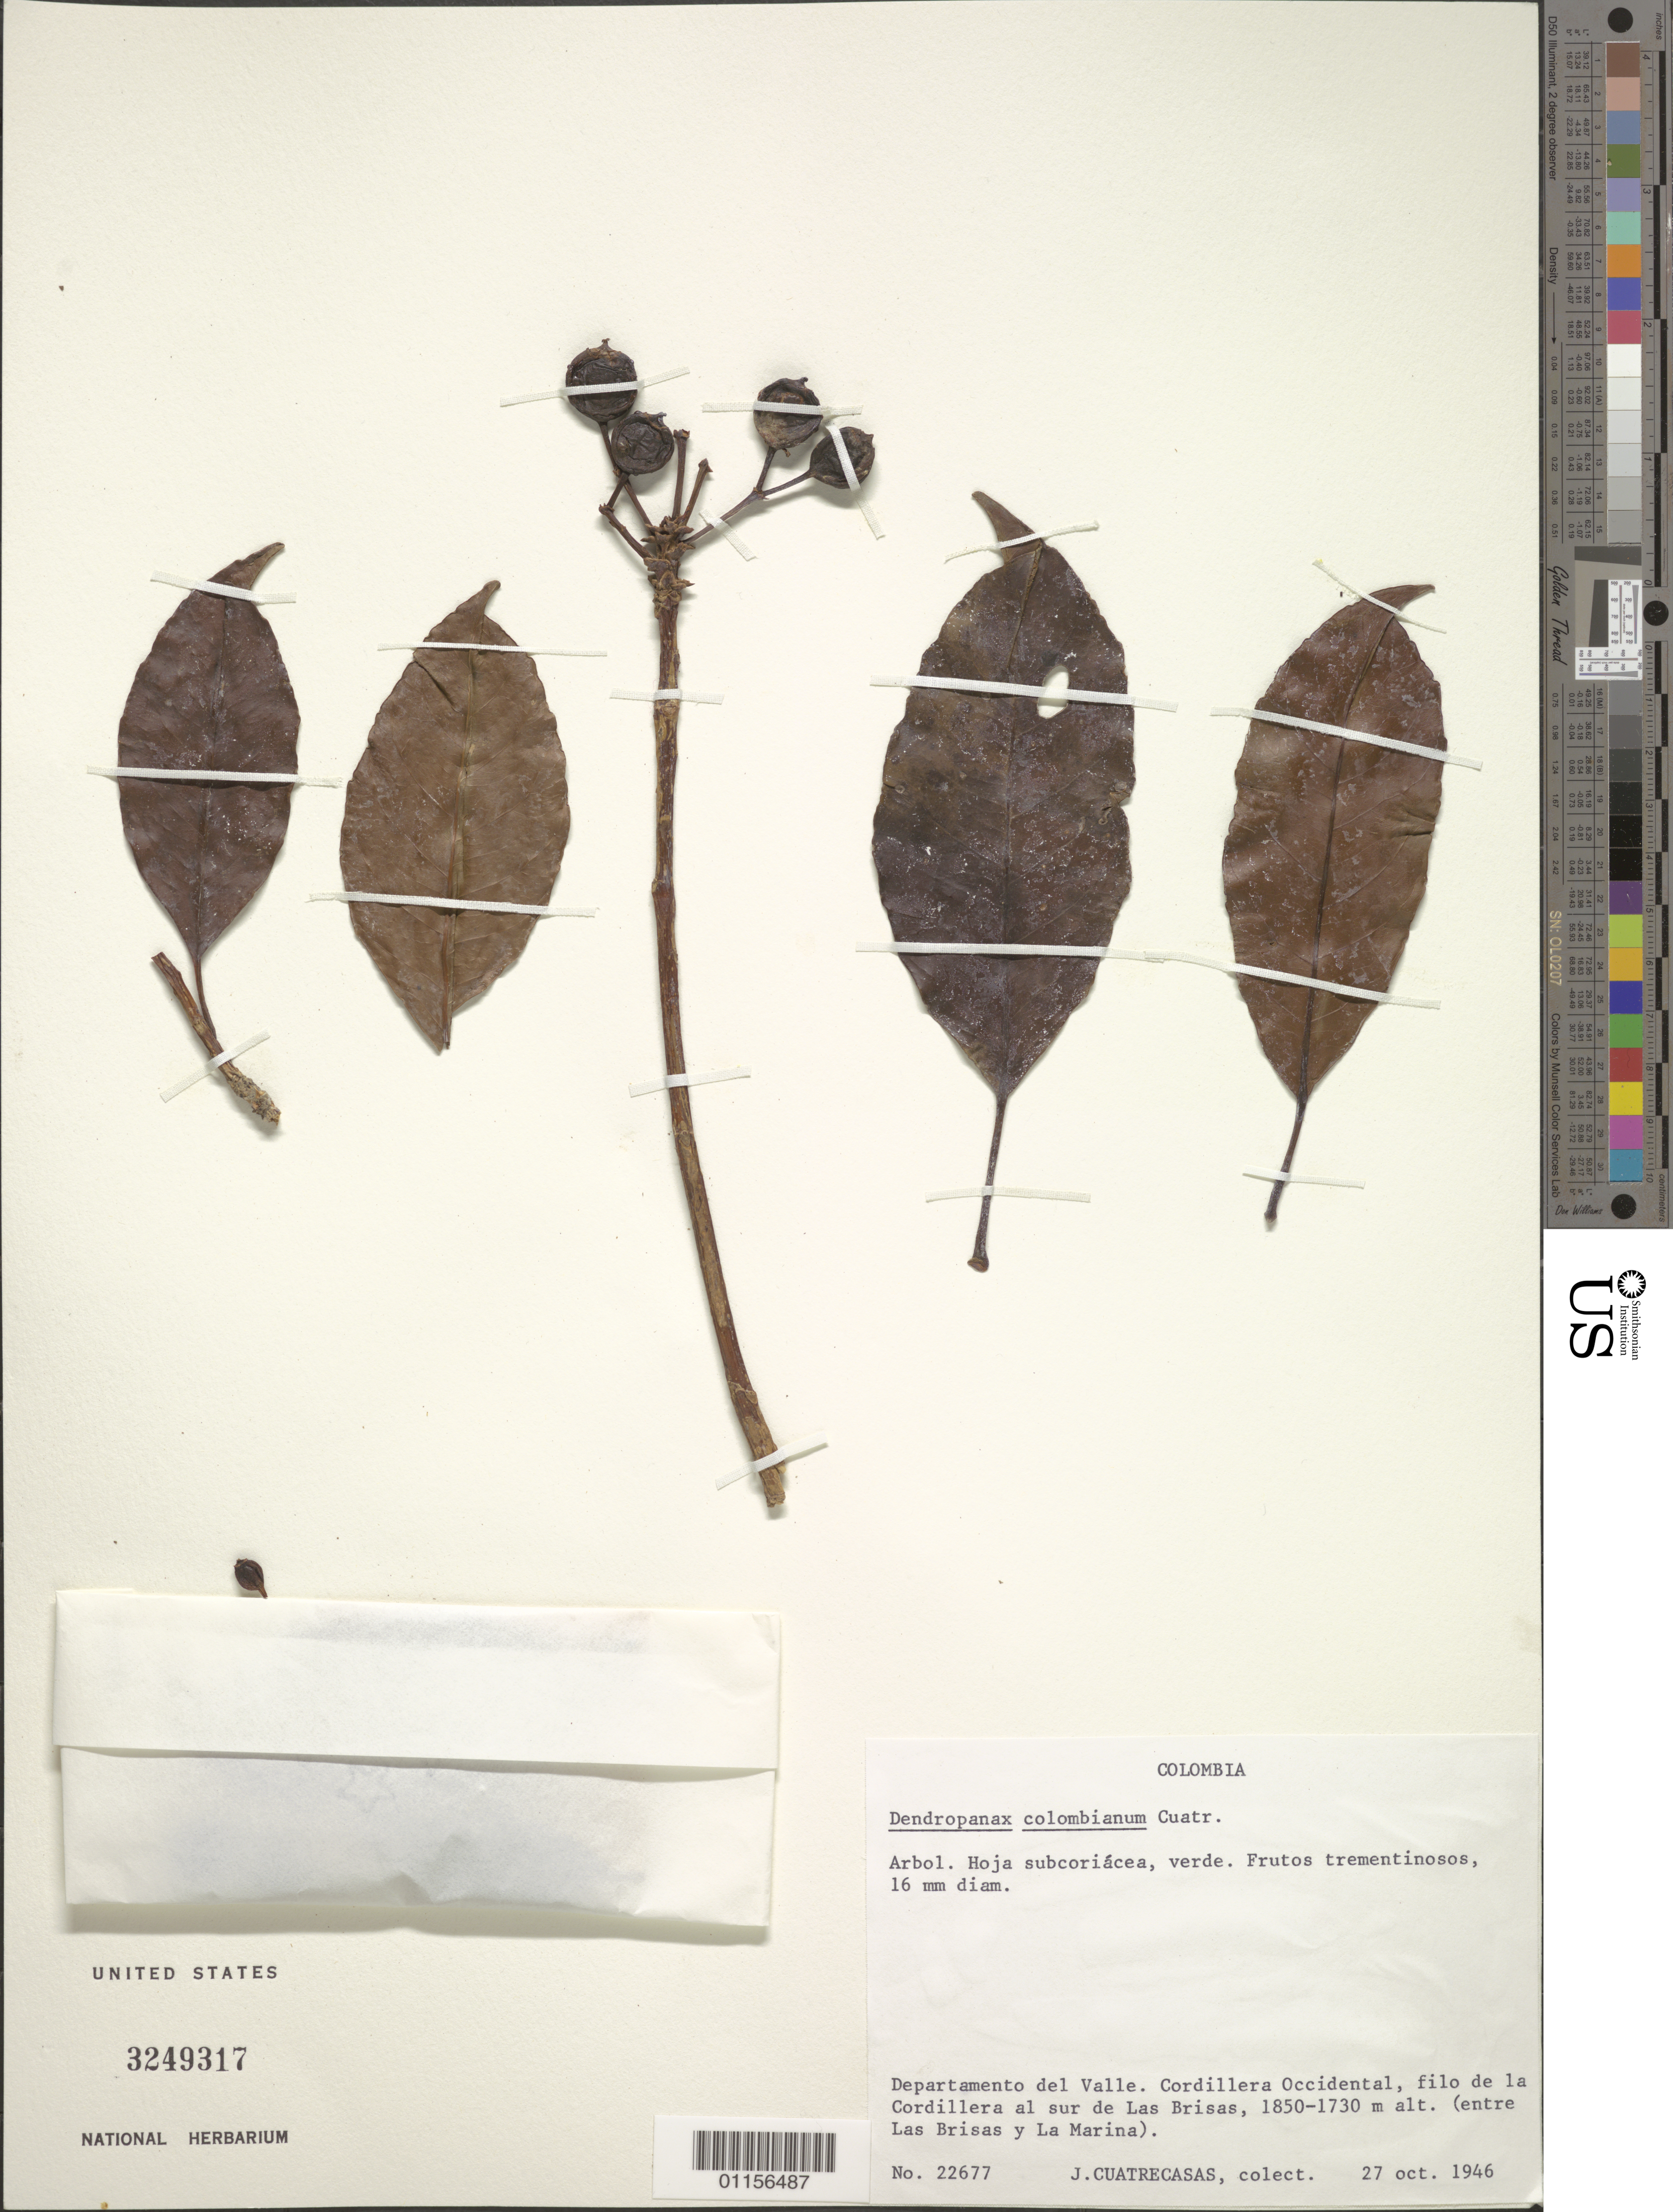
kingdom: Plantae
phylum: Tracheophyta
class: Magnoliopsida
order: Apiales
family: Araliaceae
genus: Dendropanax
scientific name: Dendropanax colombianus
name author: Cuatrec.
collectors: J. Cuatrecasas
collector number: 22677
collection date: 1946-10-27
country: Colombia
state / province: Valle del Cauca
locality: Cordillera Occidental, filo de la Cordillera al sur de Las Brisas (entre Las Brisas y La Marina).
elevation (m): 1730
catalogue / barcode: US 3249317